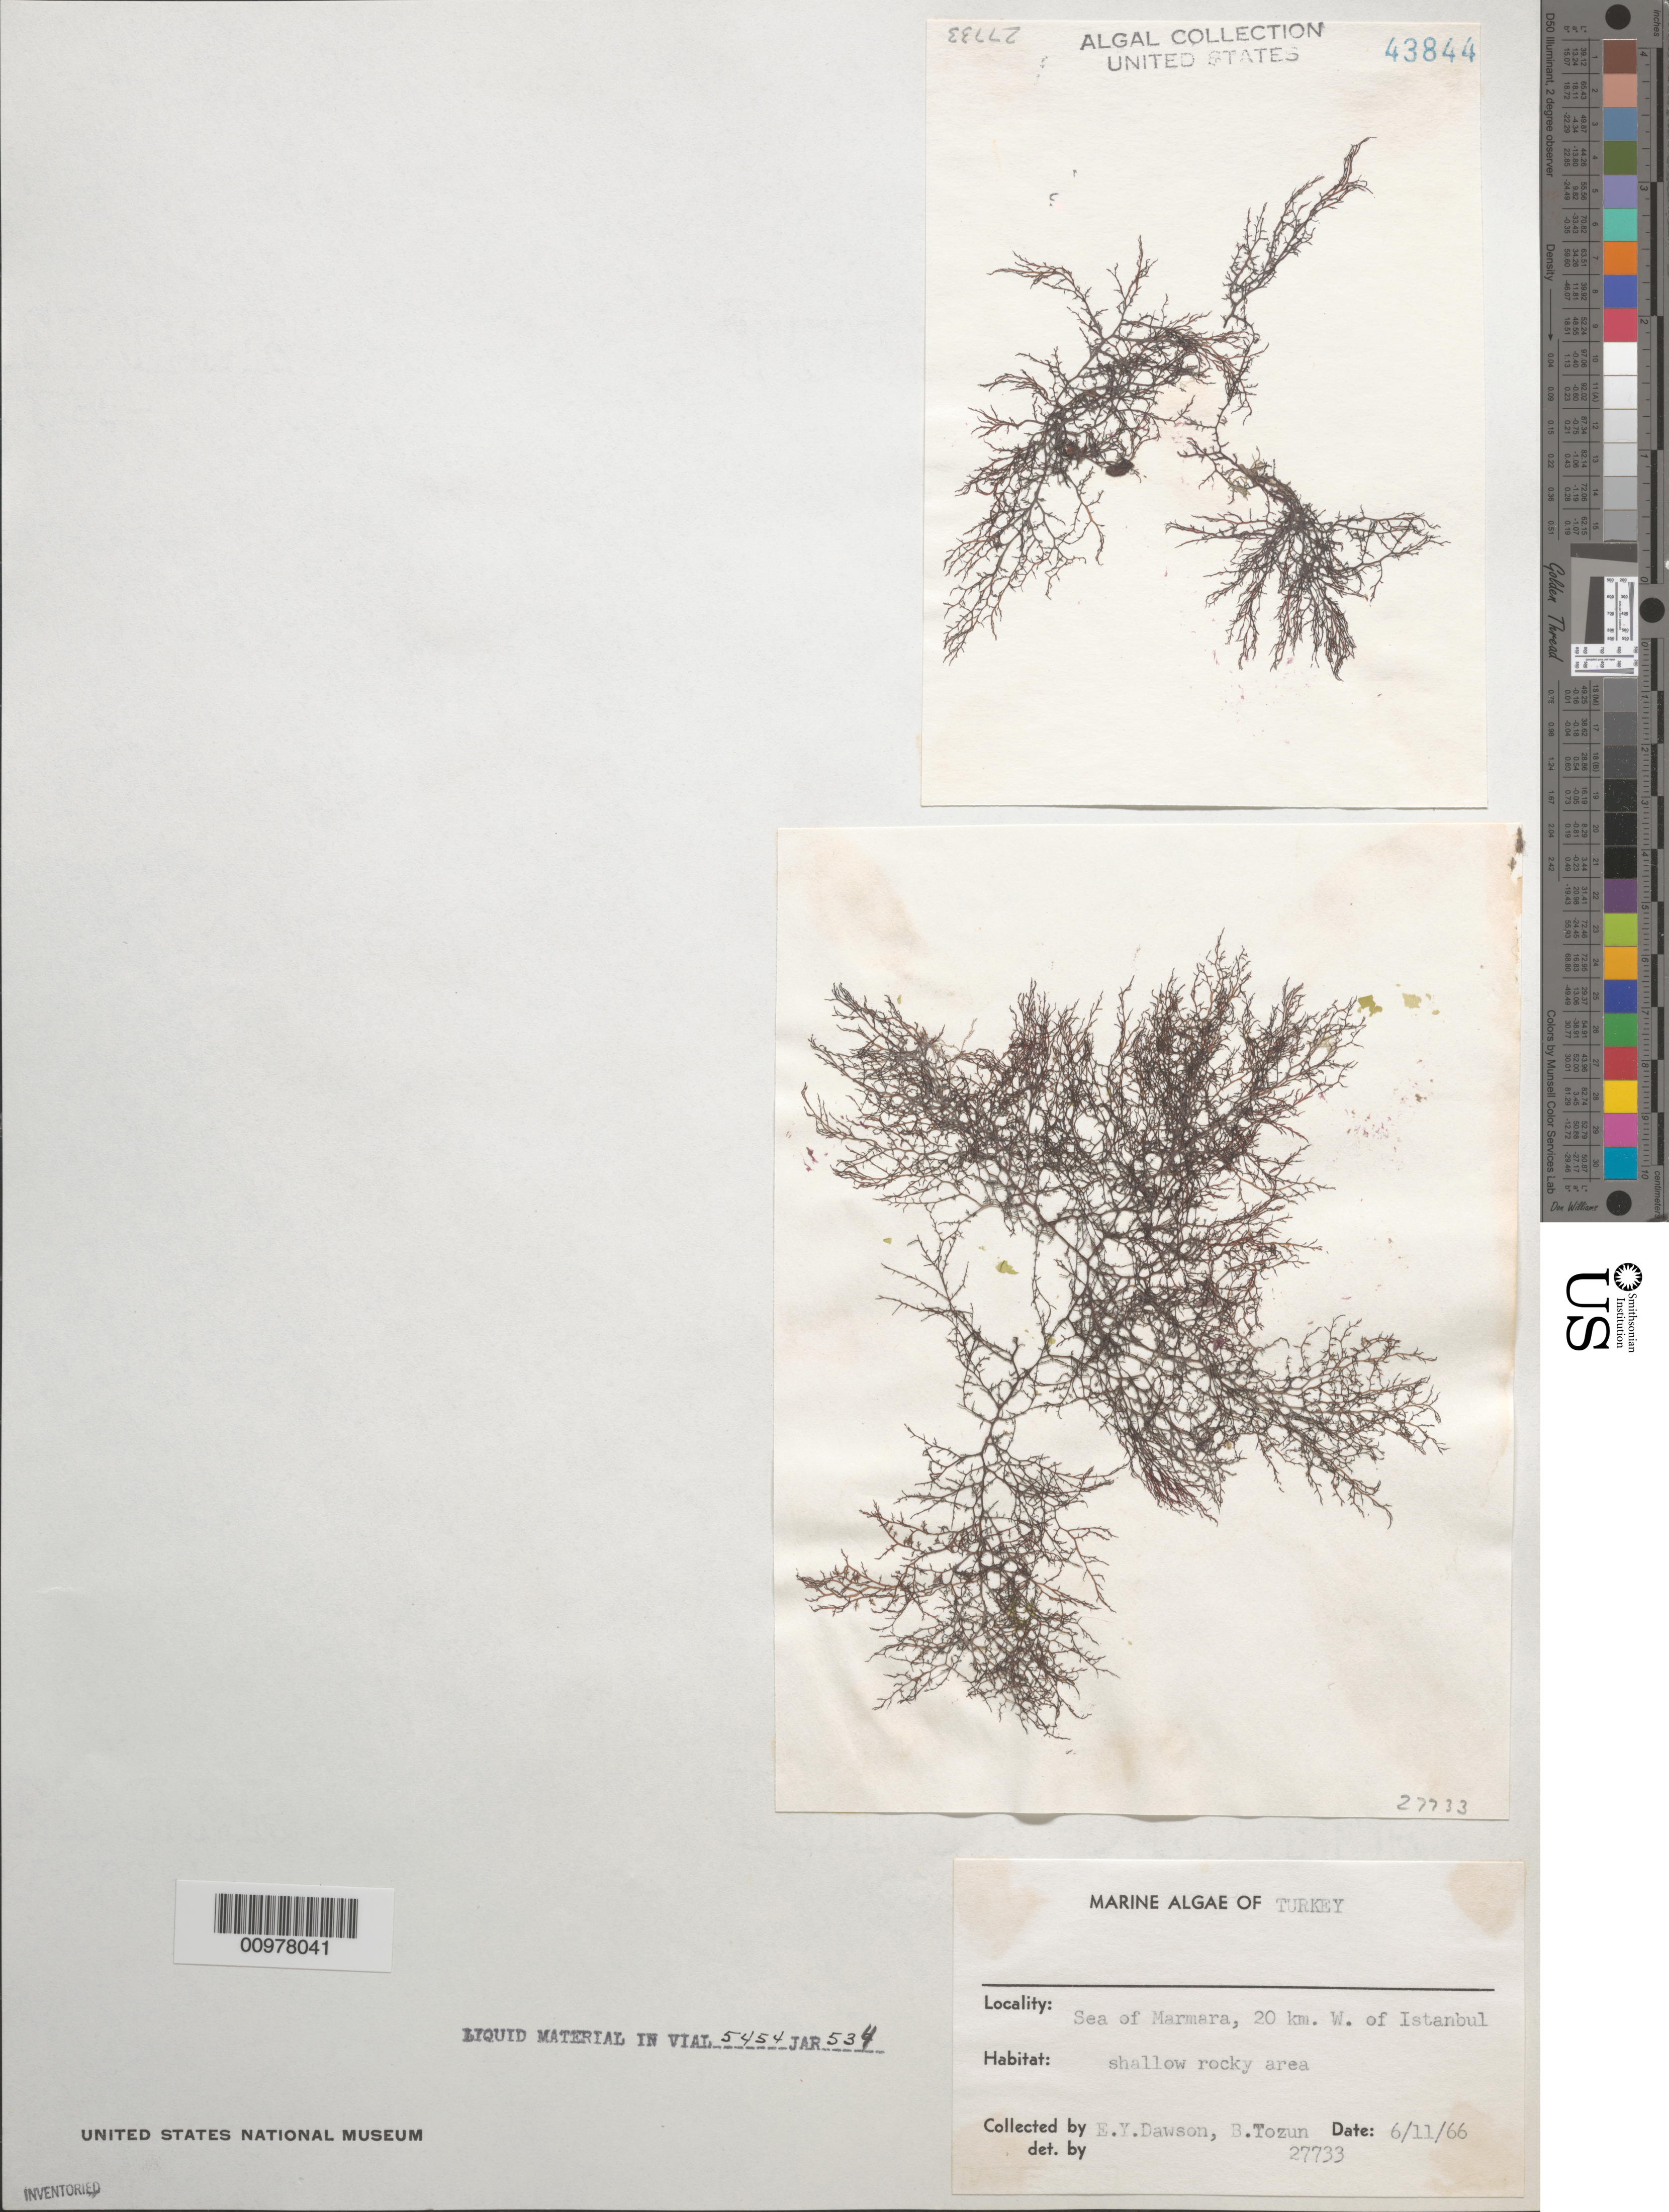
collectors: E. Y. Dawson & B. Tozun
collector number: EYD 27733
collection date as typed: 11 Jun 1966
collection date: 1966-06-11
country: Turkey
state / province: Istanbul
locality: Sea of Marmara, 20 km west of Istanbul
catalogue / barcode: US 43844